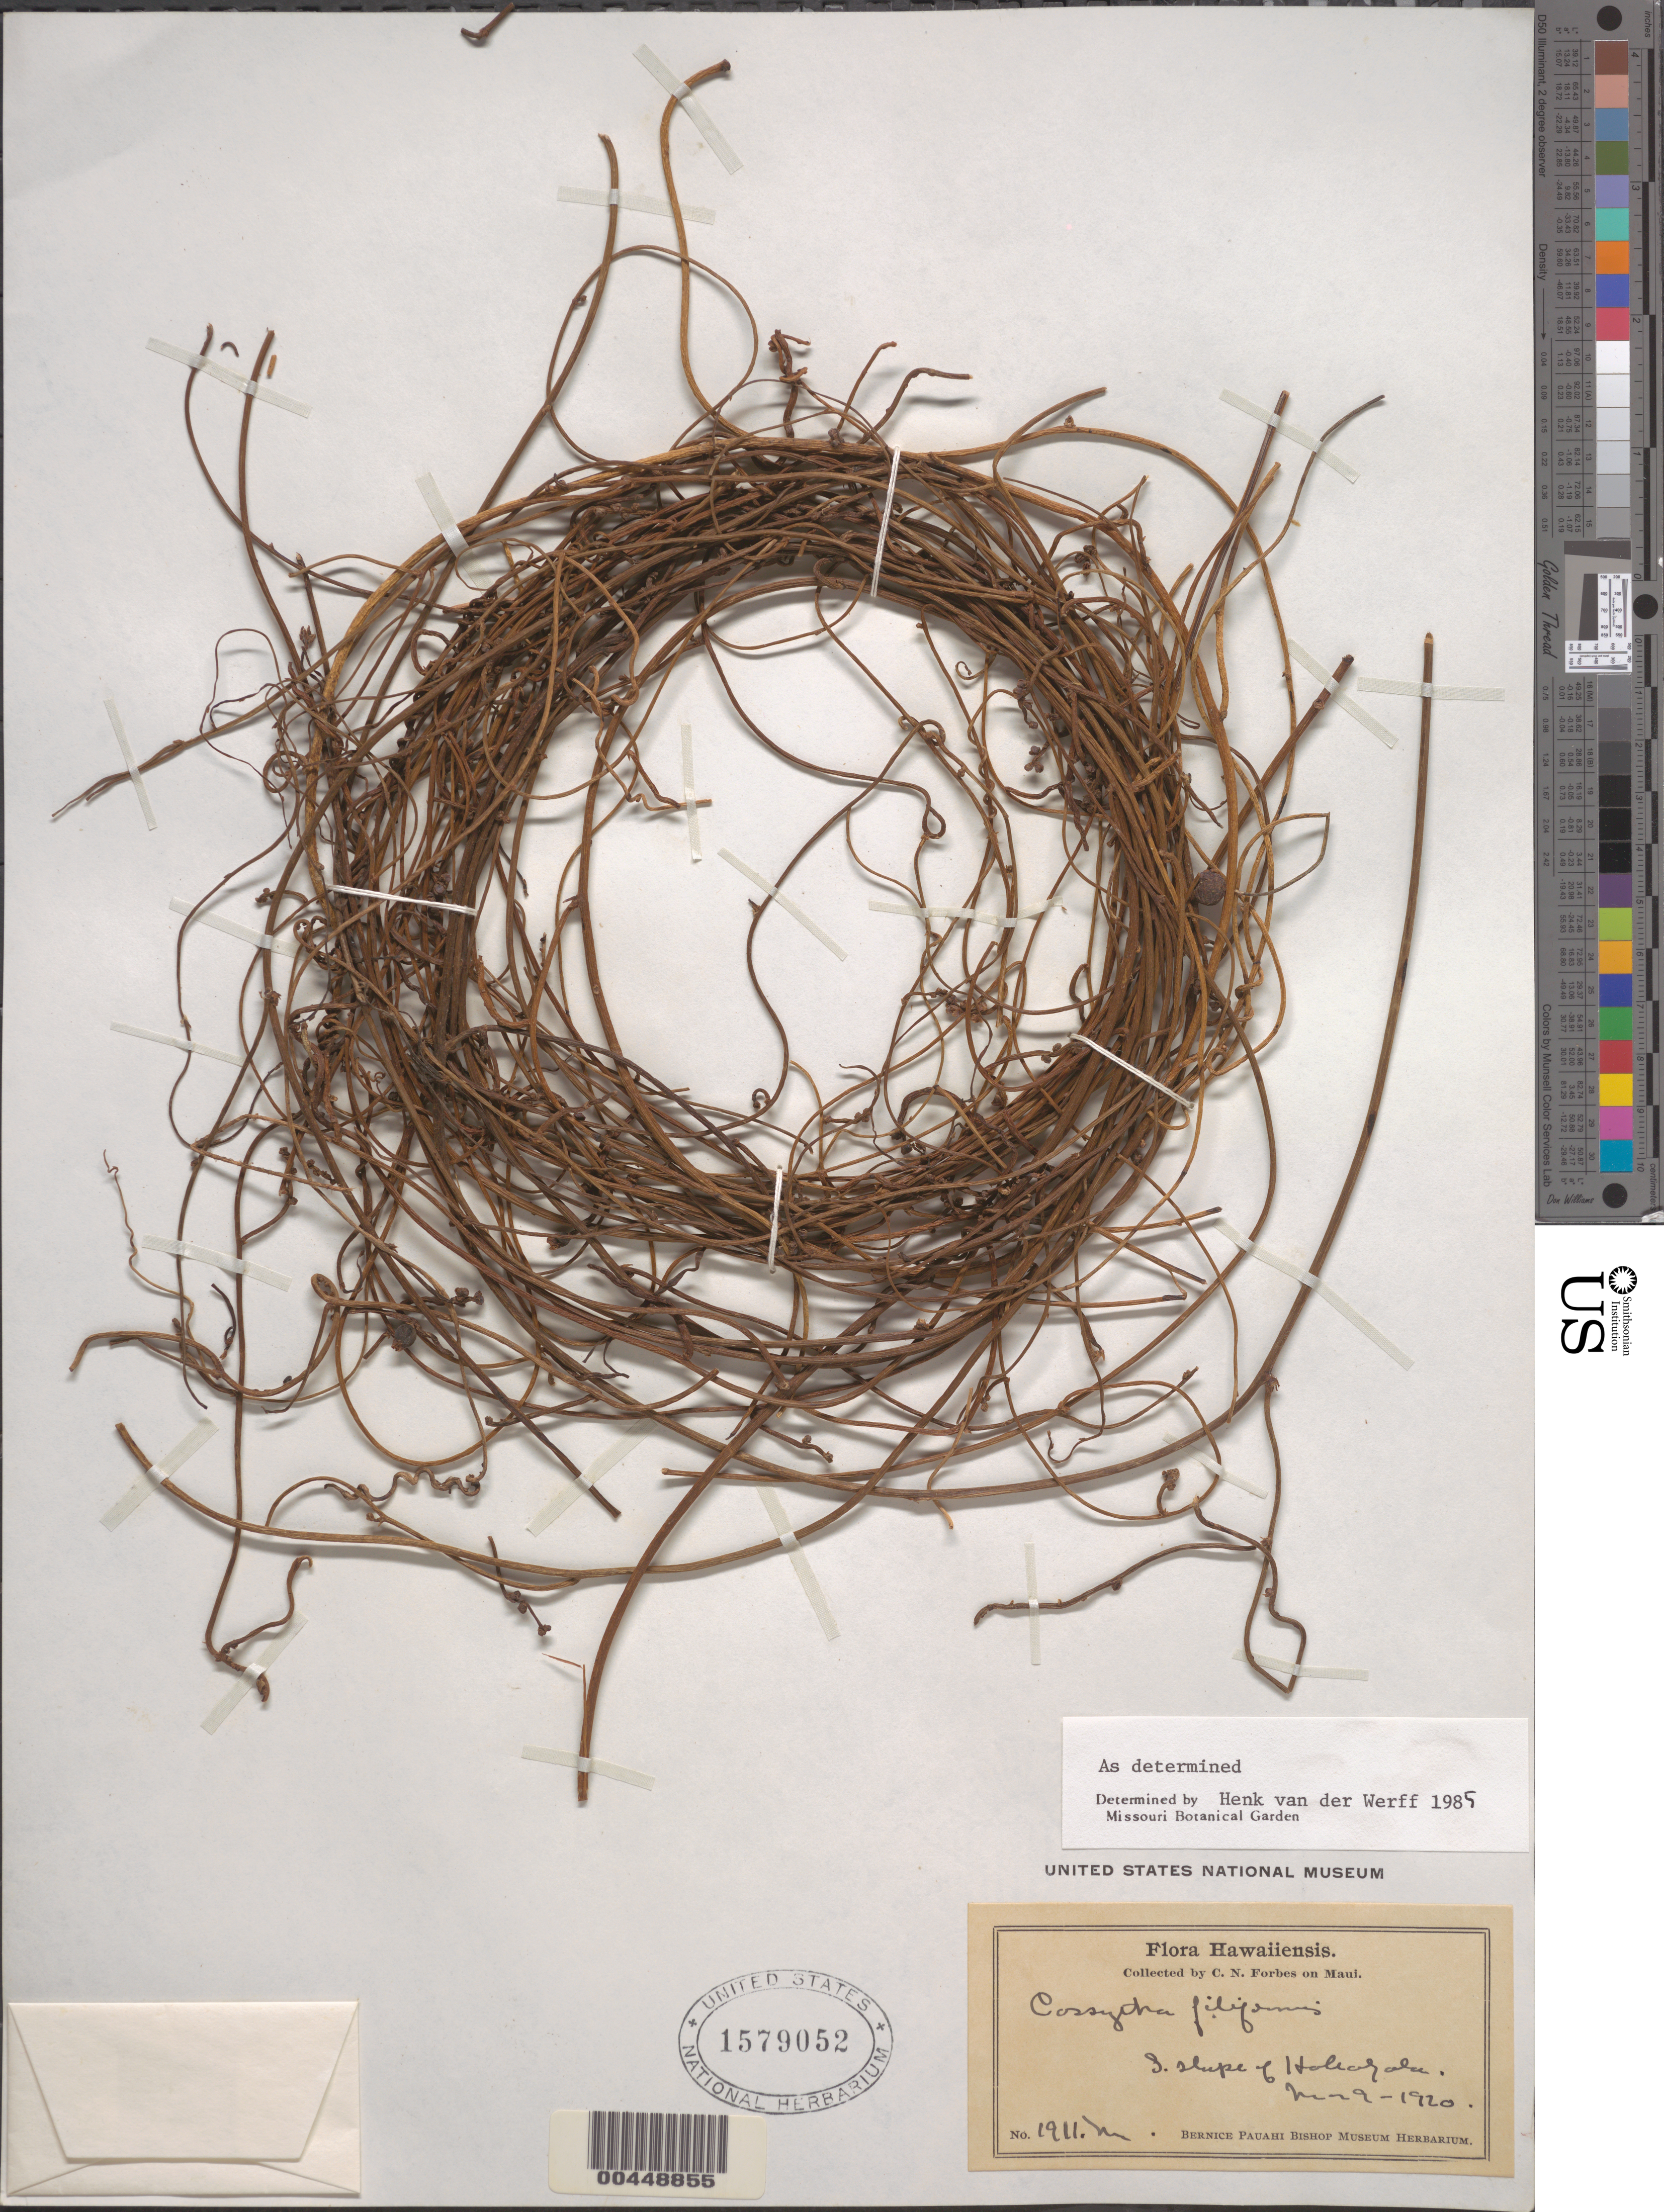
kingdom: Plantae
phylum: Tracheophyta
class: Magnoliopsida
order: Laurales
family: Lauraceae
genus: Cassytha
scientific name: Cassytha filiformis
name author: L.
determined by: van der Werff, H., (MO), Missouri Botanical Garden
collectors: C. N. Forbes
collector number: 1911.M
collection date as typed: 9 Mar 1920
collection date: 1920-03-09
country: United States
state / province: Hawaii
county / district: Maui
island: Maui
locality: S slope of Haleakala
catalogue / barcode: US 1579052